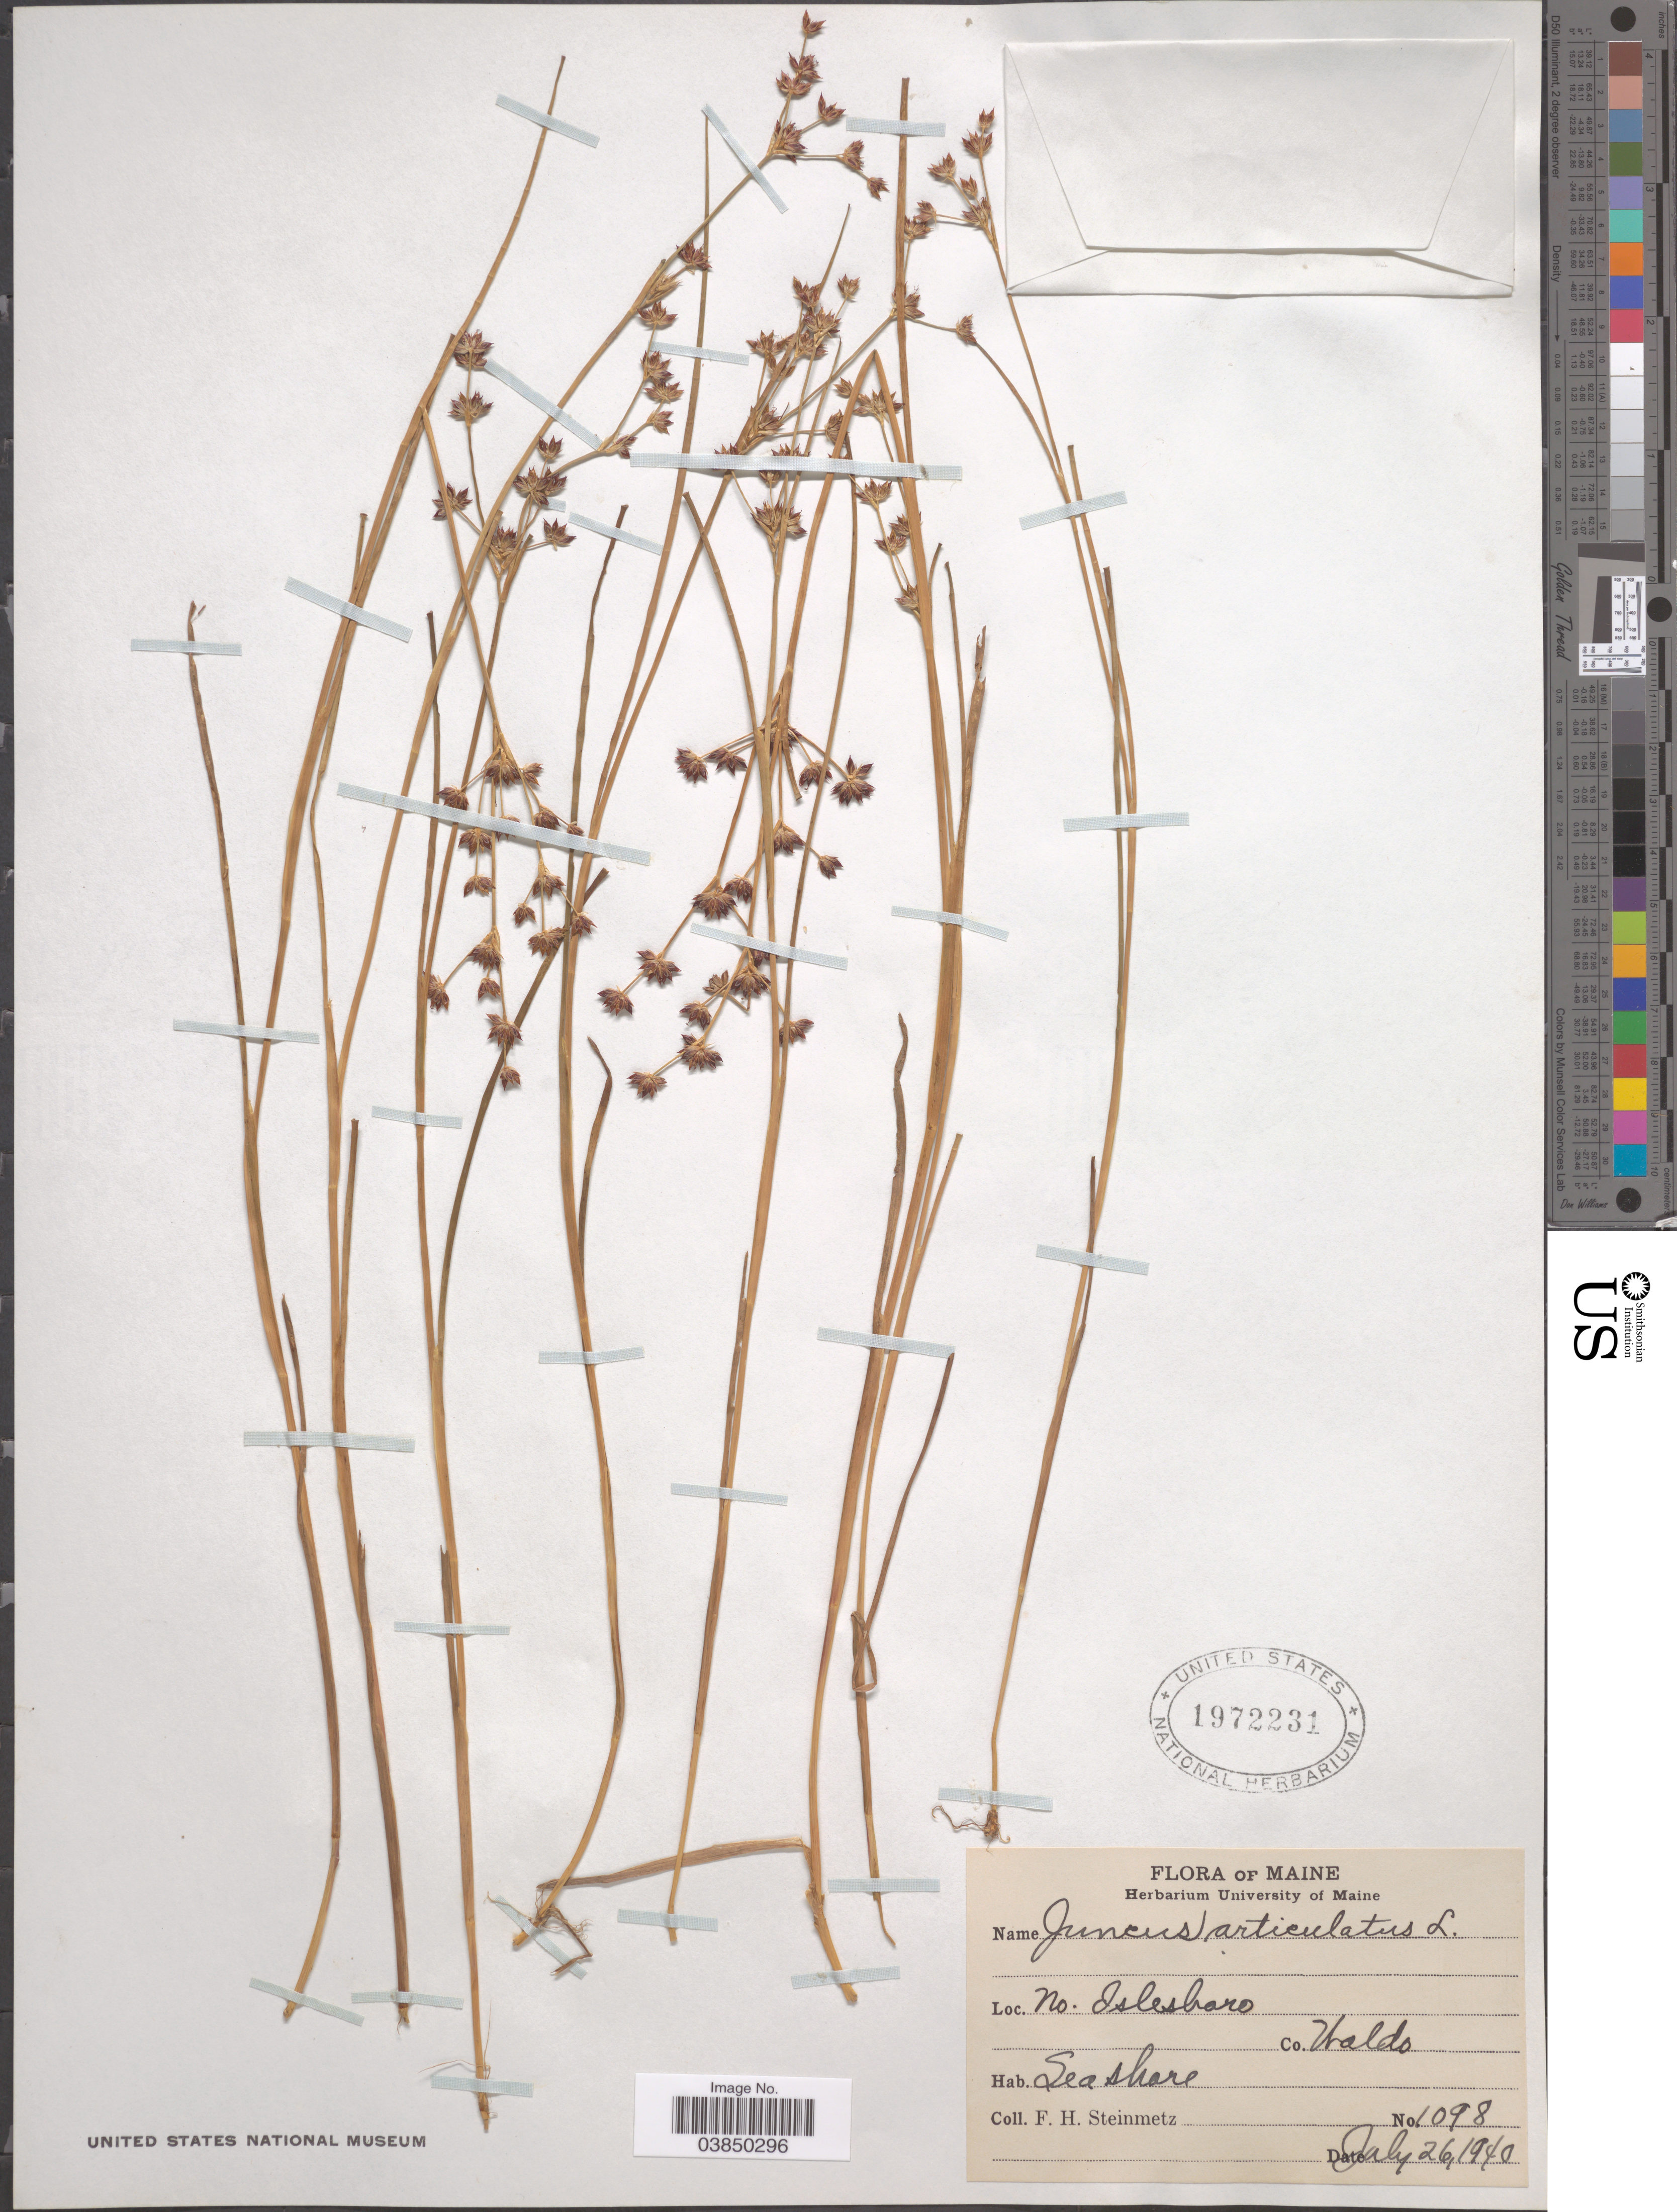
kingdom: Plantae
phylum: Tracheophyta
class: Liliopsida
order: Poales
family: Juncaceae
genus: Juncus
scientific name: Juncus articulatus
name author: L.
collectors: F. H. Steinmetz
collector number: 1098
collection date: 1940-07-26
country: United States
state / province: Maine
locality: No. Islesboro. Co. Waldo.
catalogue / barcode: US 1972231